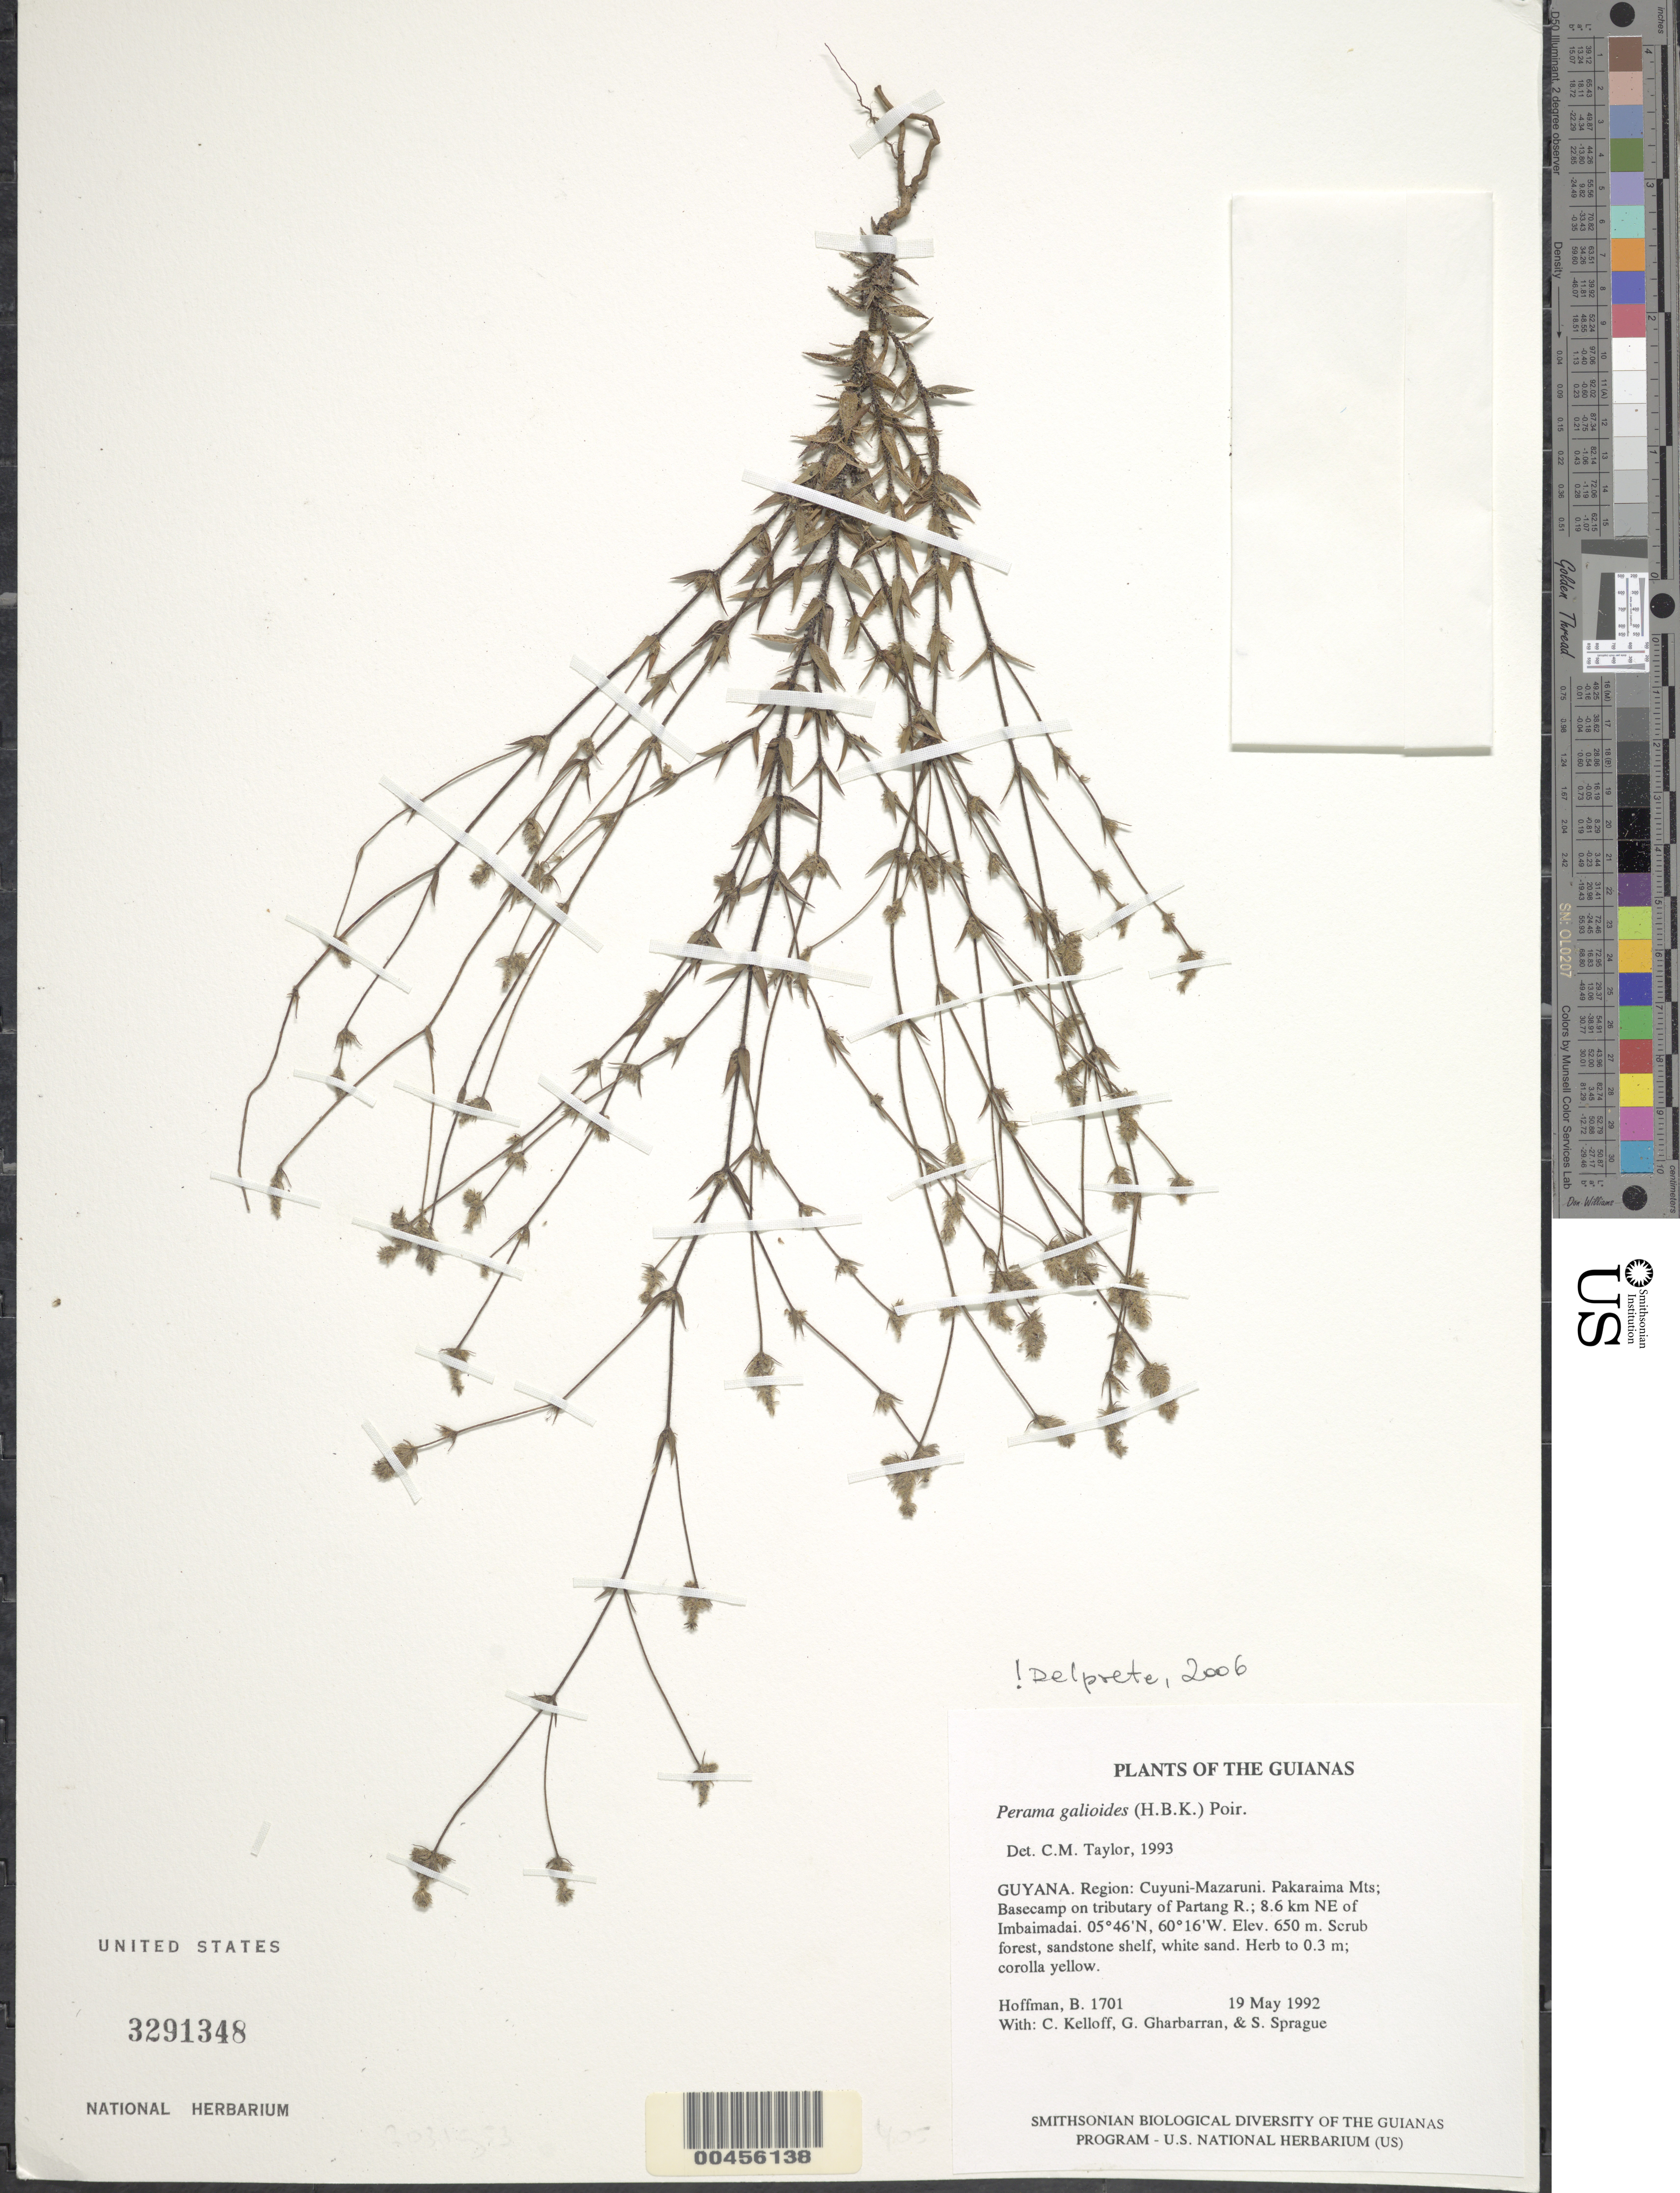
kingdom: Plantae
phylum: Tracheophyta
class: Magnoliopsida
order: Gentianales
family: Rubiaceae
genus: Perama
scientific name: Perama galioides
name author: (Kunth) Poir.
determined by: Delprete, P. G., Herb. de Guyane Cay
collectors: B. Hoffman, C. L. Kelloff, G. Gharbarran & S. Sprague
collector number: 1701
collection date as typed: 19 May 1992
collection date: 1992-05-19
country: Guyana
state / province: Cuyuni-Mazaruni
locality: Pakaraima Mts; basecamp on tributary of Partang River; 8.6 km NE of Imbaimadai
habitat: Scrub forest, sandstone shelf, white sand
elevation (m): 650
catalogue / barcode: US 3291348